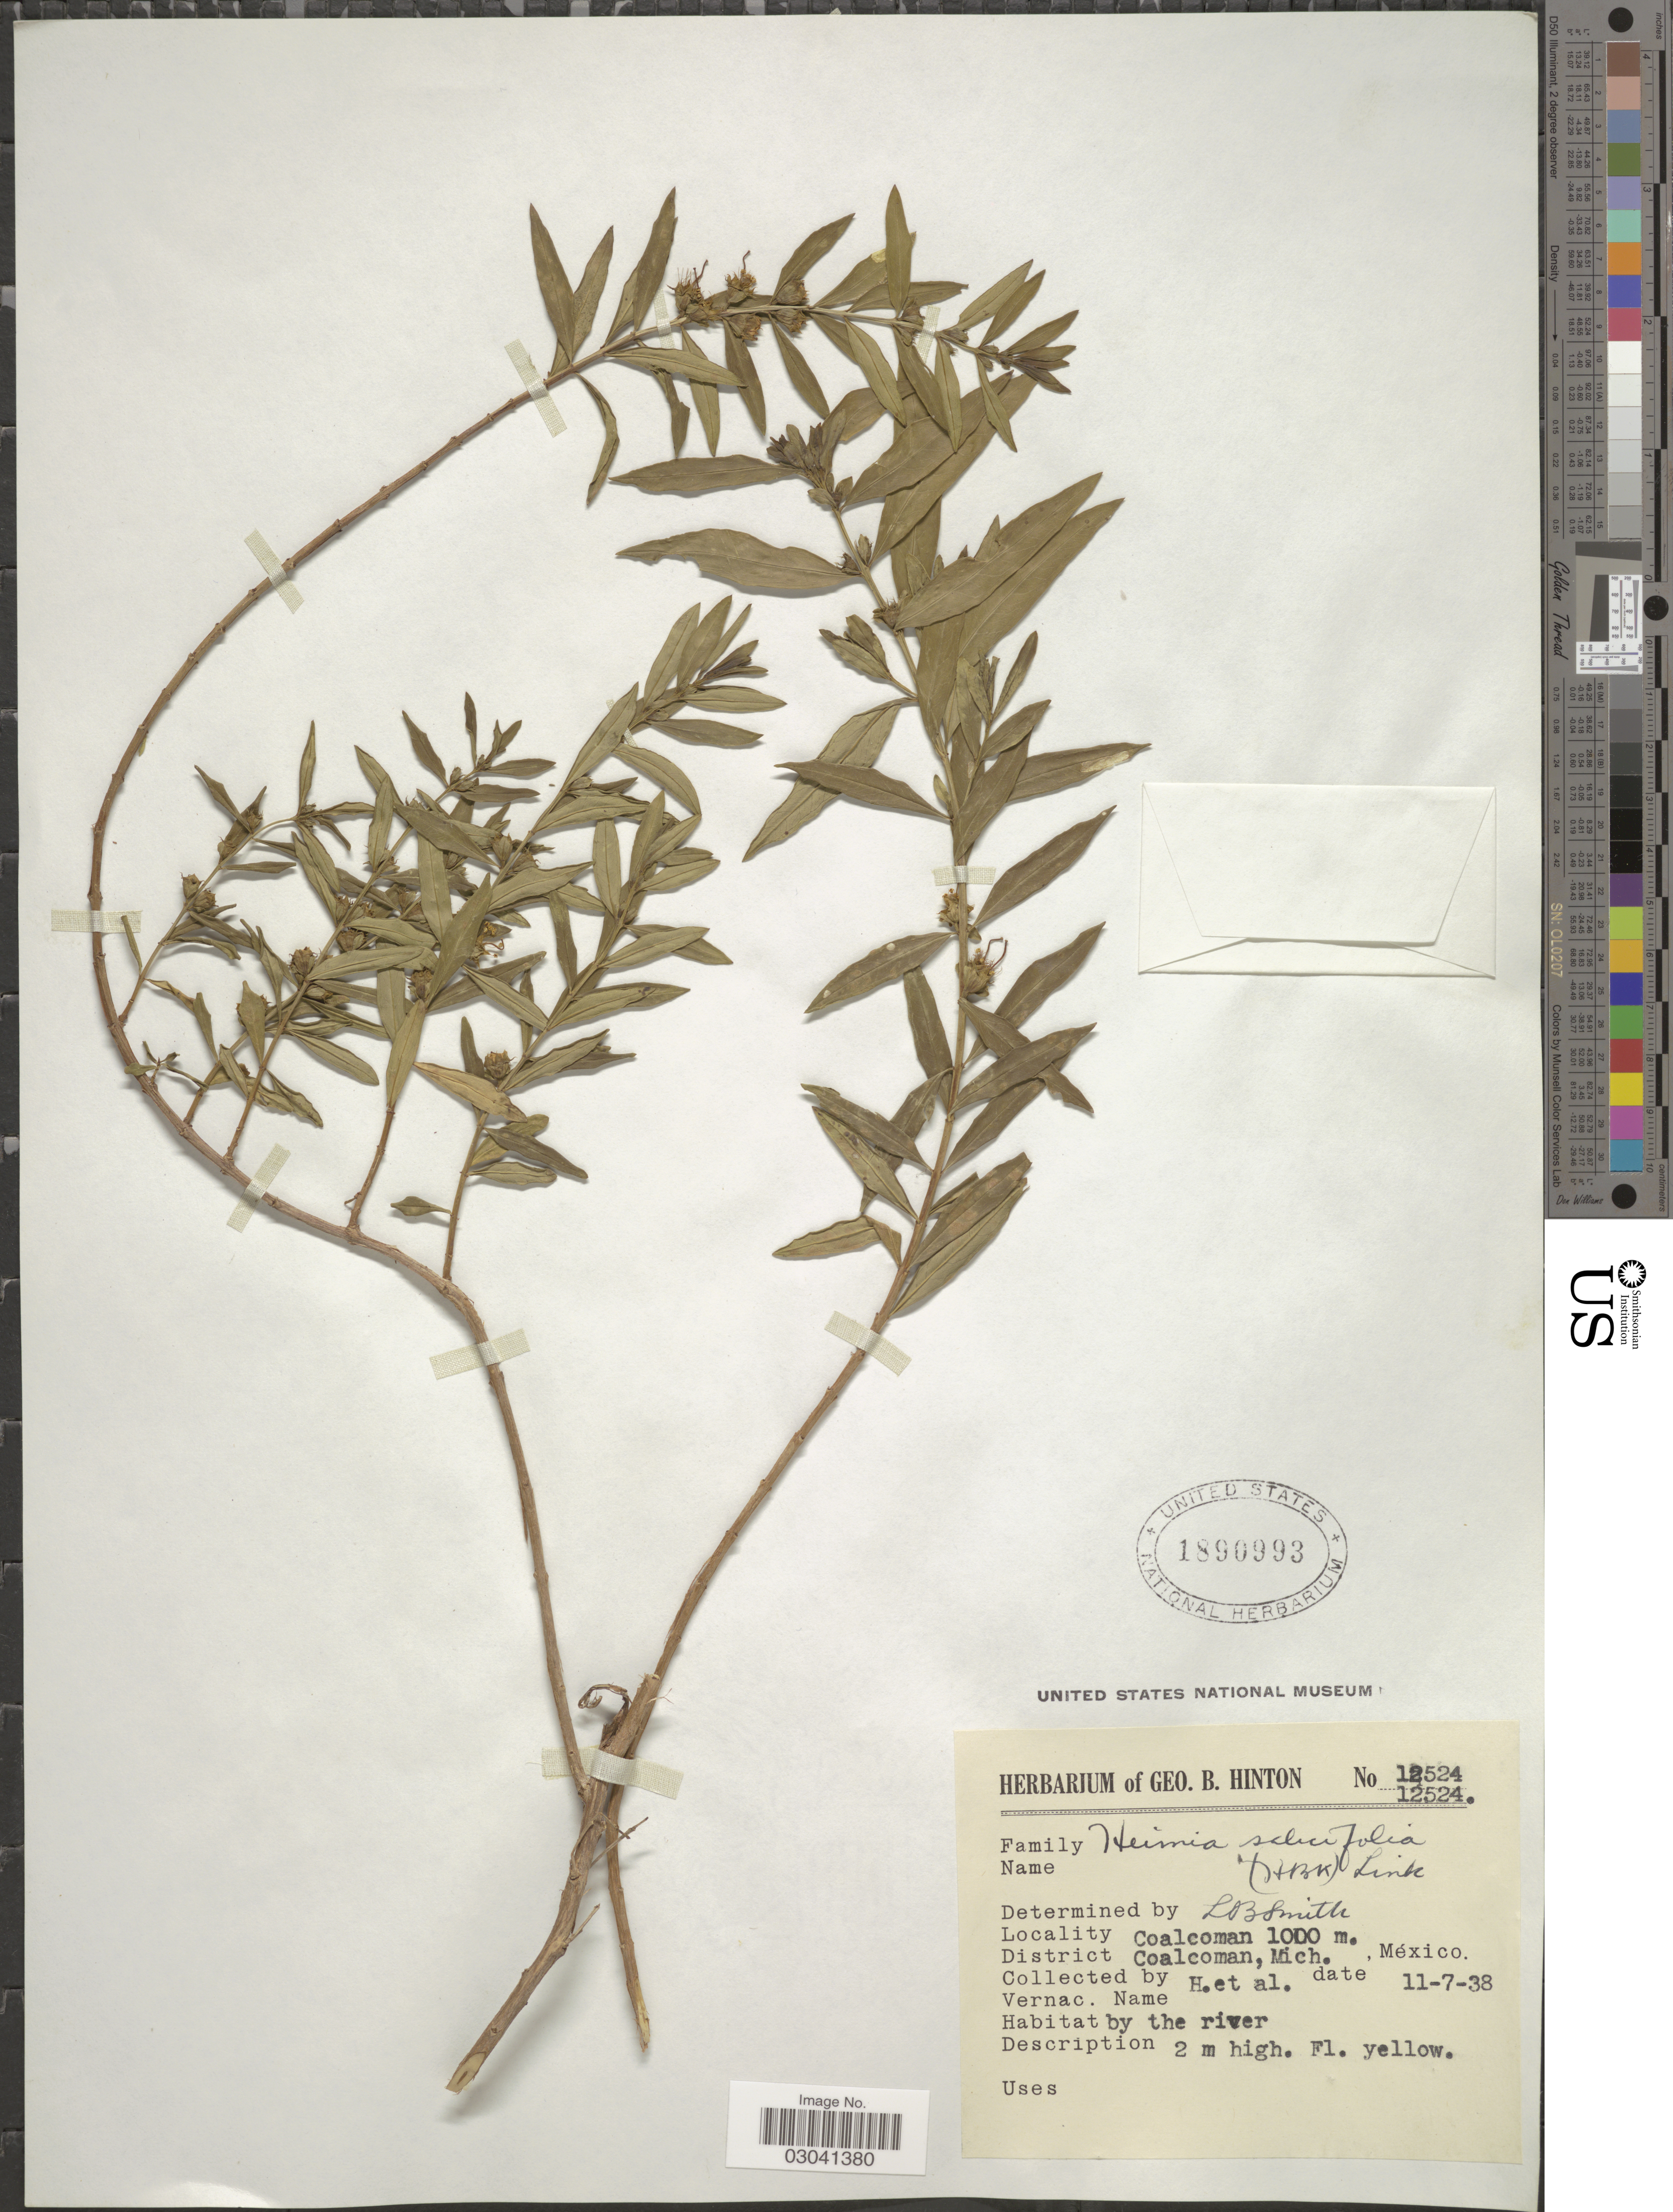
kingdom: Plantae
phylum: Tracheophyta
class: Magnoliopsida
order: Myrtales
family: Lythraceae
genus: Heimia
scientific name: Heimia salicifolia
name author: Link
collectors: G. B. Hinton & et al.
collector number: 12524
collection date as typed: Transcribed d/m/y: 11/7/38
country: Mexico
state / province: Michoacán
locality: Coalcoman, District Coalcoman, Mich.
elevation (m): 1000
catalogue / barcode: US 1890993